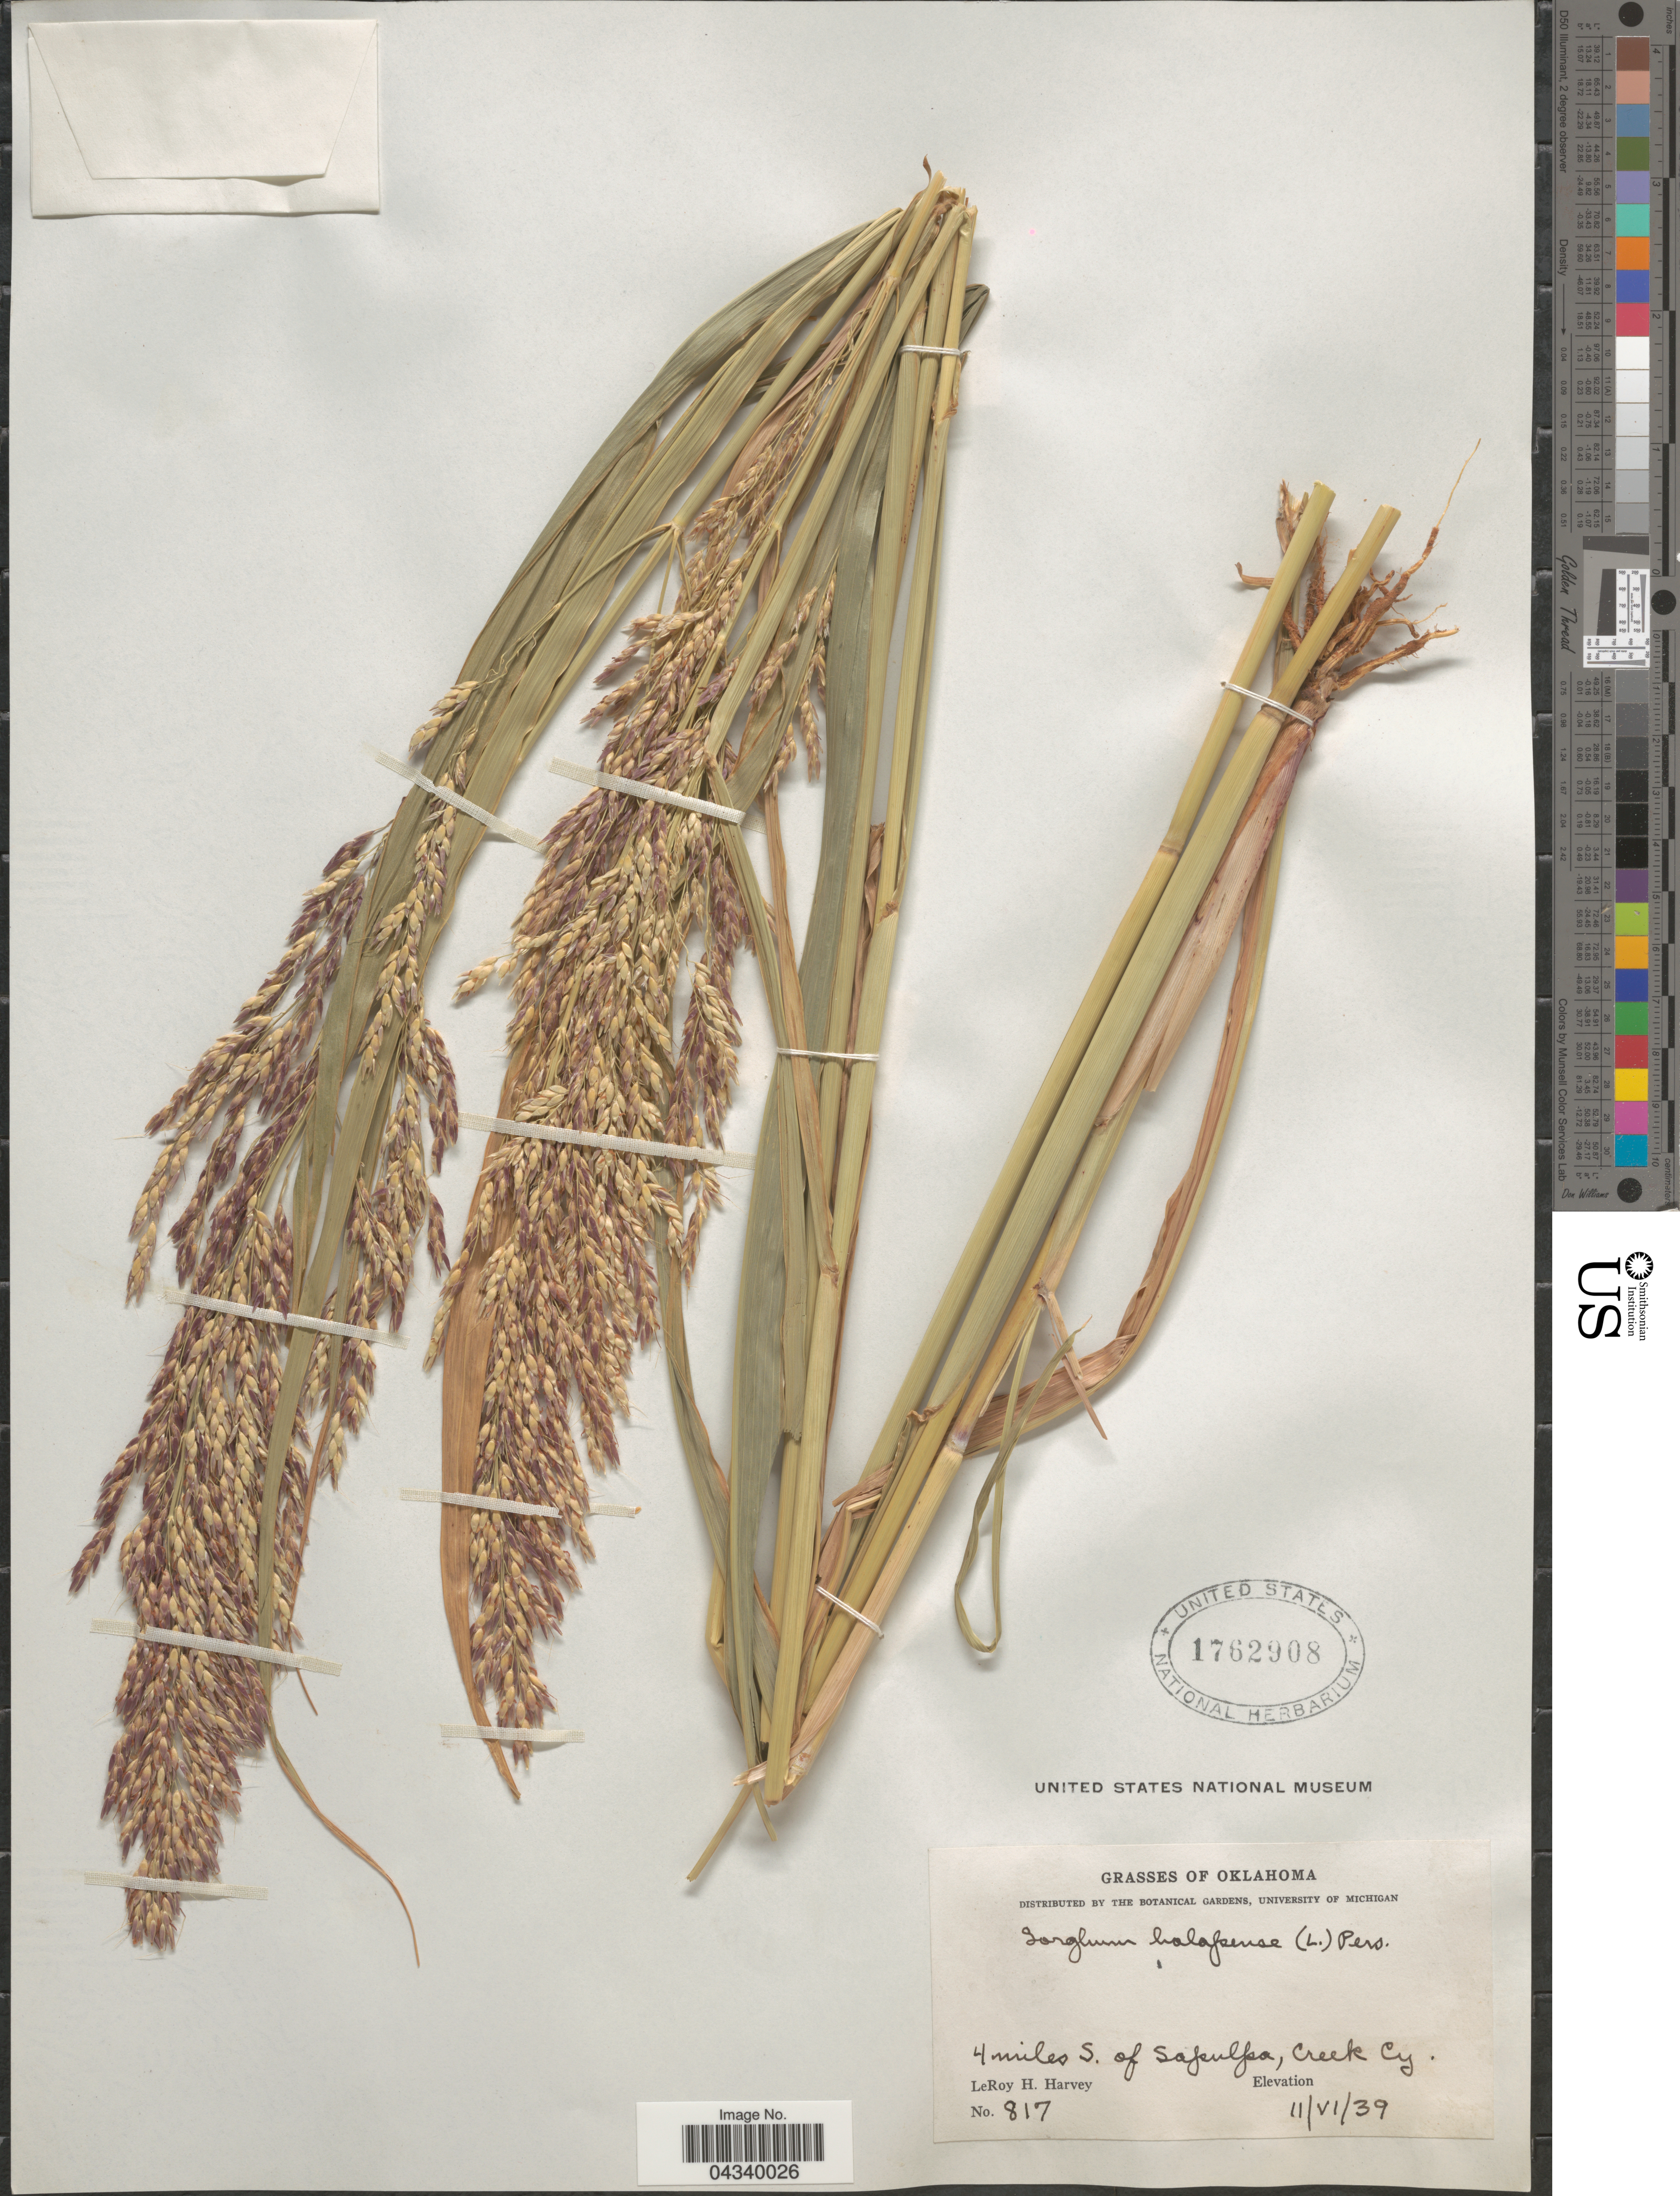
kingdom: Plantae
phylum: Tracheophyta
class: Liliopsida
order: Poales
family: Poaceae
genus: Sorghum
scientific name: Sorghum halepense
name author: (L.) Pers.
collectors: L. H. Harvey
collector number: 817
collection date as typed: Transcribed d/m/y: 11/6/39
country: United States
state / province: Oklahoma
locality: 4 miles S. of Sapulpa, Creek Cy.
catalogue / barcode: US 1762908